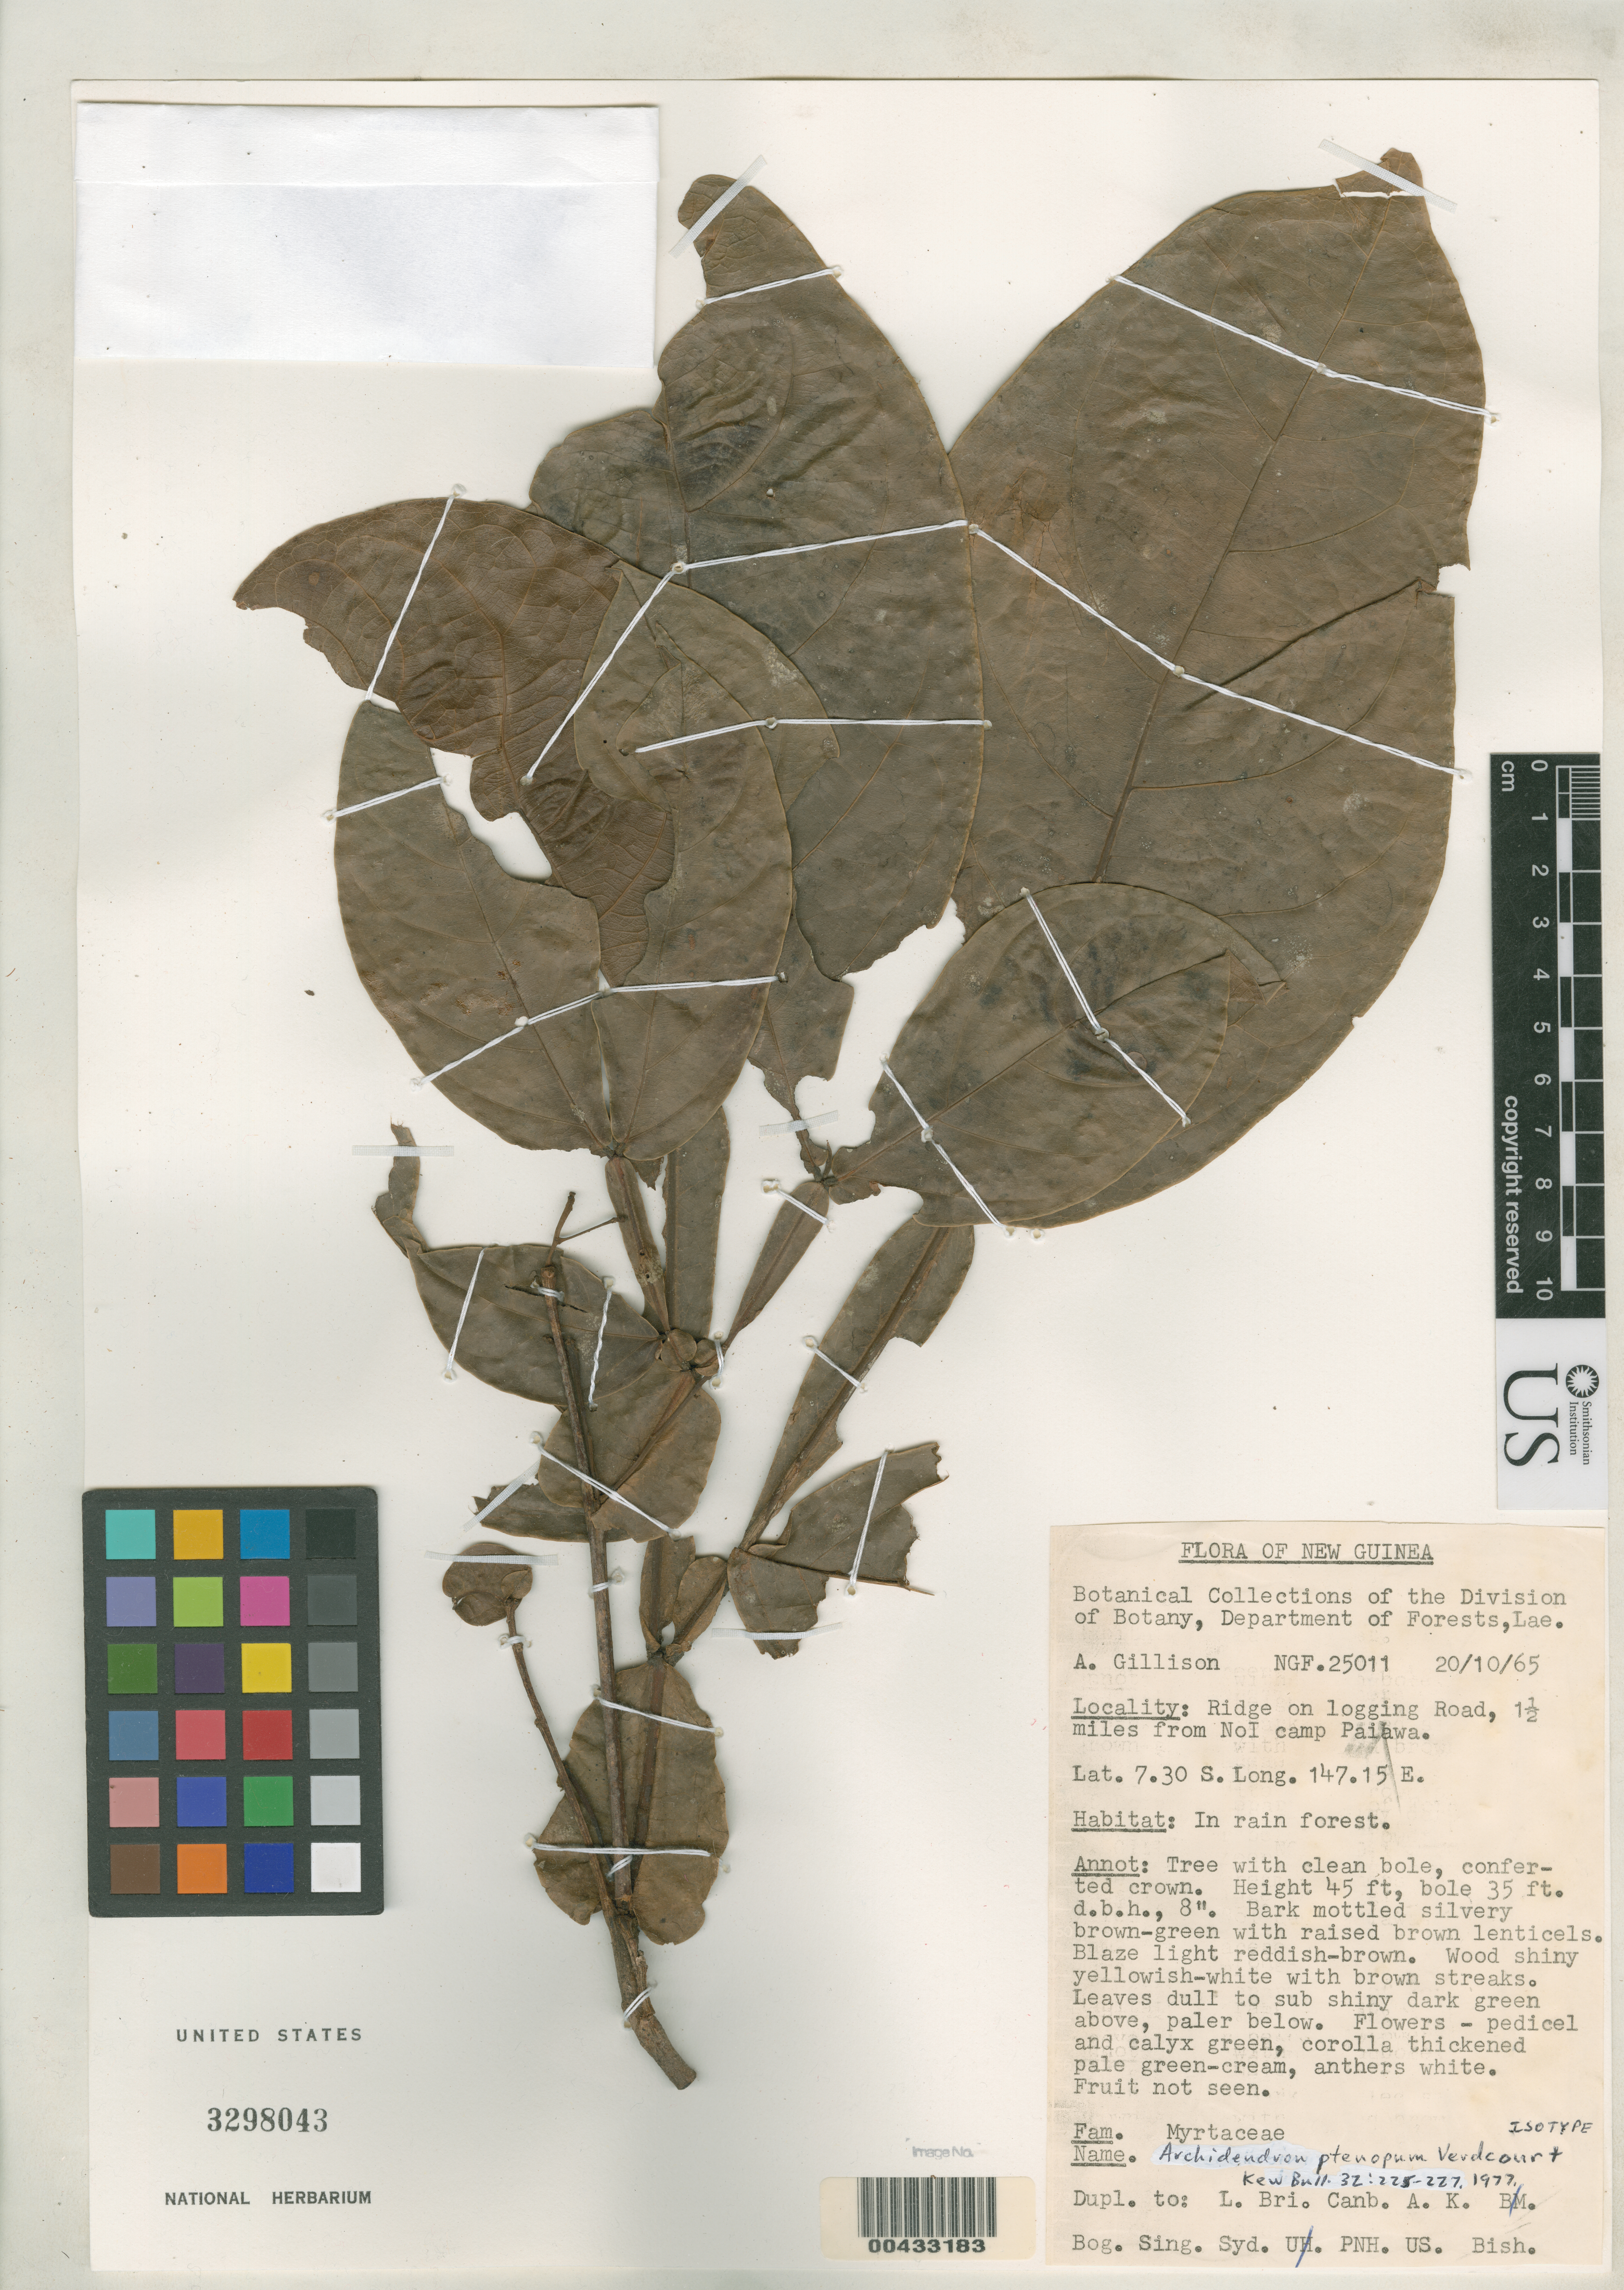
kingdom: Plantae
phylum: Tracheophyta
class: Magnoliopsida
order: Fabales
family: Fabaceae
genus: Archidendron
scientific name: Archidendron ptenopum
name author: Verdc.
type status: Isotype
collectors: A. Gillison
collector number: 25011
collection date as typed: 20 Oct 1965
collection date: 1965-10-20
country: Papua New Guinea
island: New Guinea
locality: Ridge on logging road, 1 1/2 mi from Noi Camp Paiawa.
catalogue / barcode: US 3298043